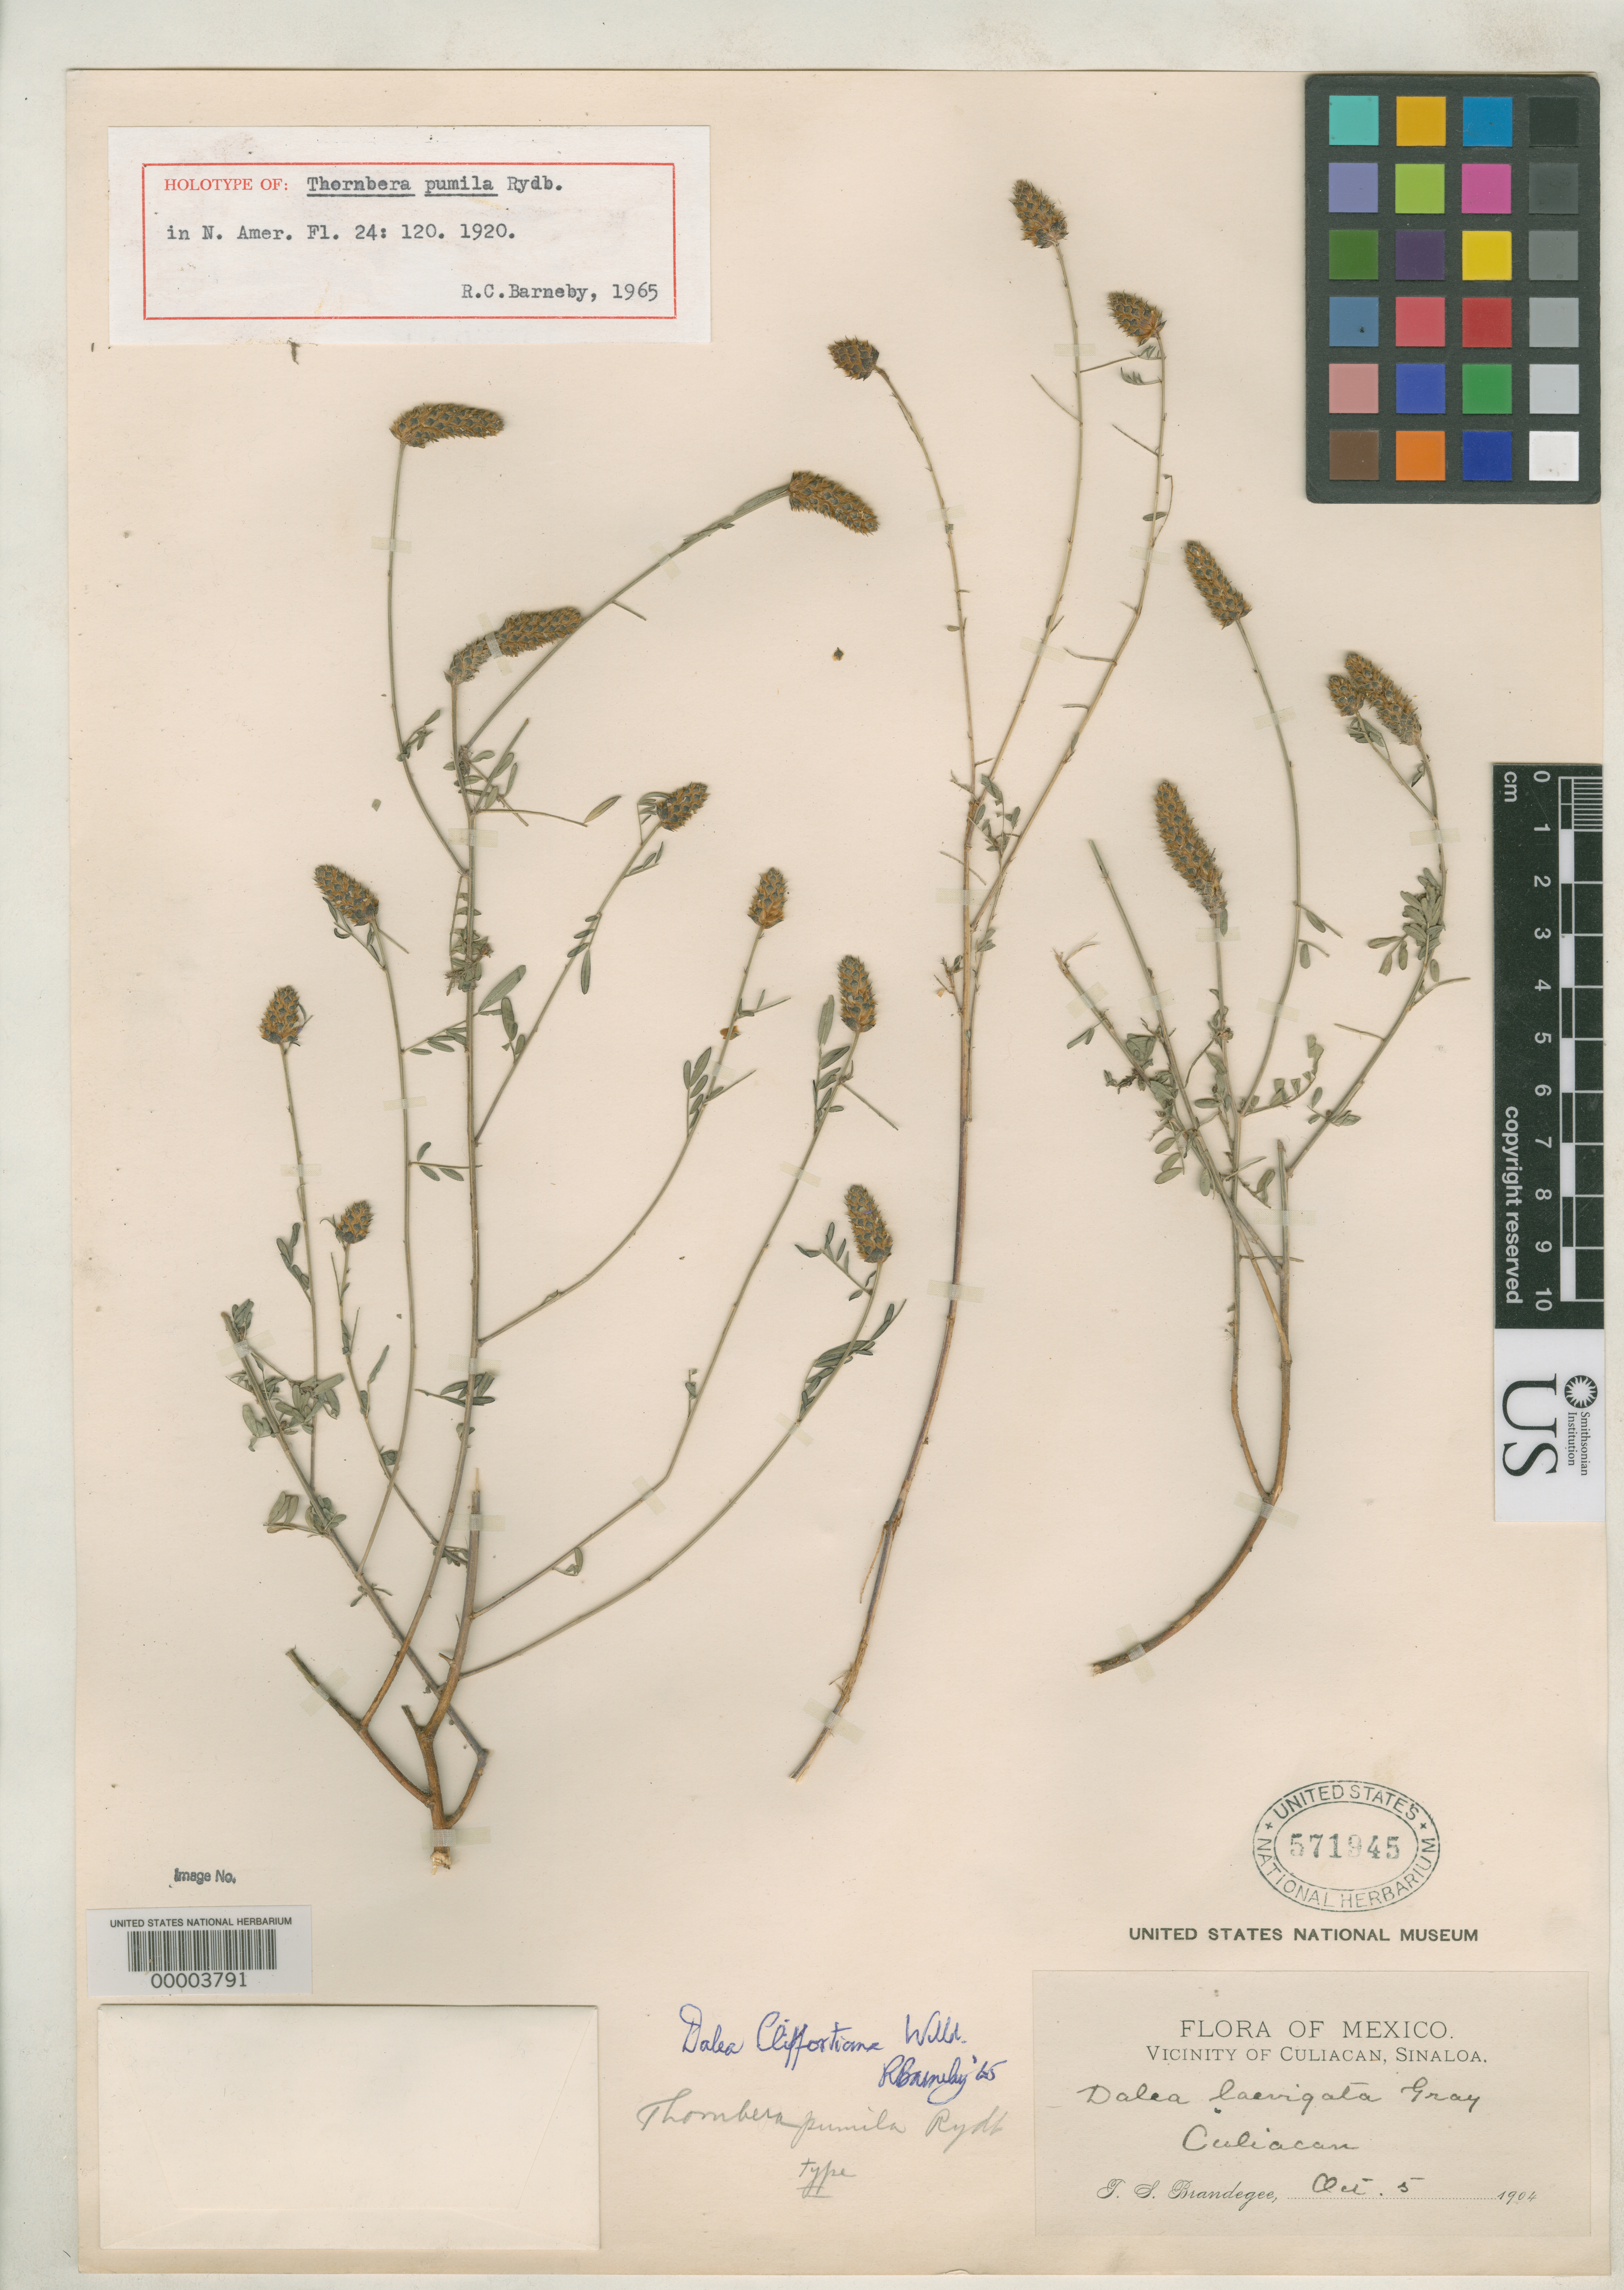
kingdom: Plantae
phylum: Tracheophyta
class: Magnoliopsida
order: Fabales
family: Fabaceae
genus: Thornbera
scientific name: Thornbera pumila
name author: Rydb.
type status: Holotype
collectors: T. S. Brandegee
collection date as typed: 05 Oct 1904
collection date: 1904-10-05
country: Mexico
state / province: Sinaloa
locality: Culiacan.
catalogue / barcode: US 571945